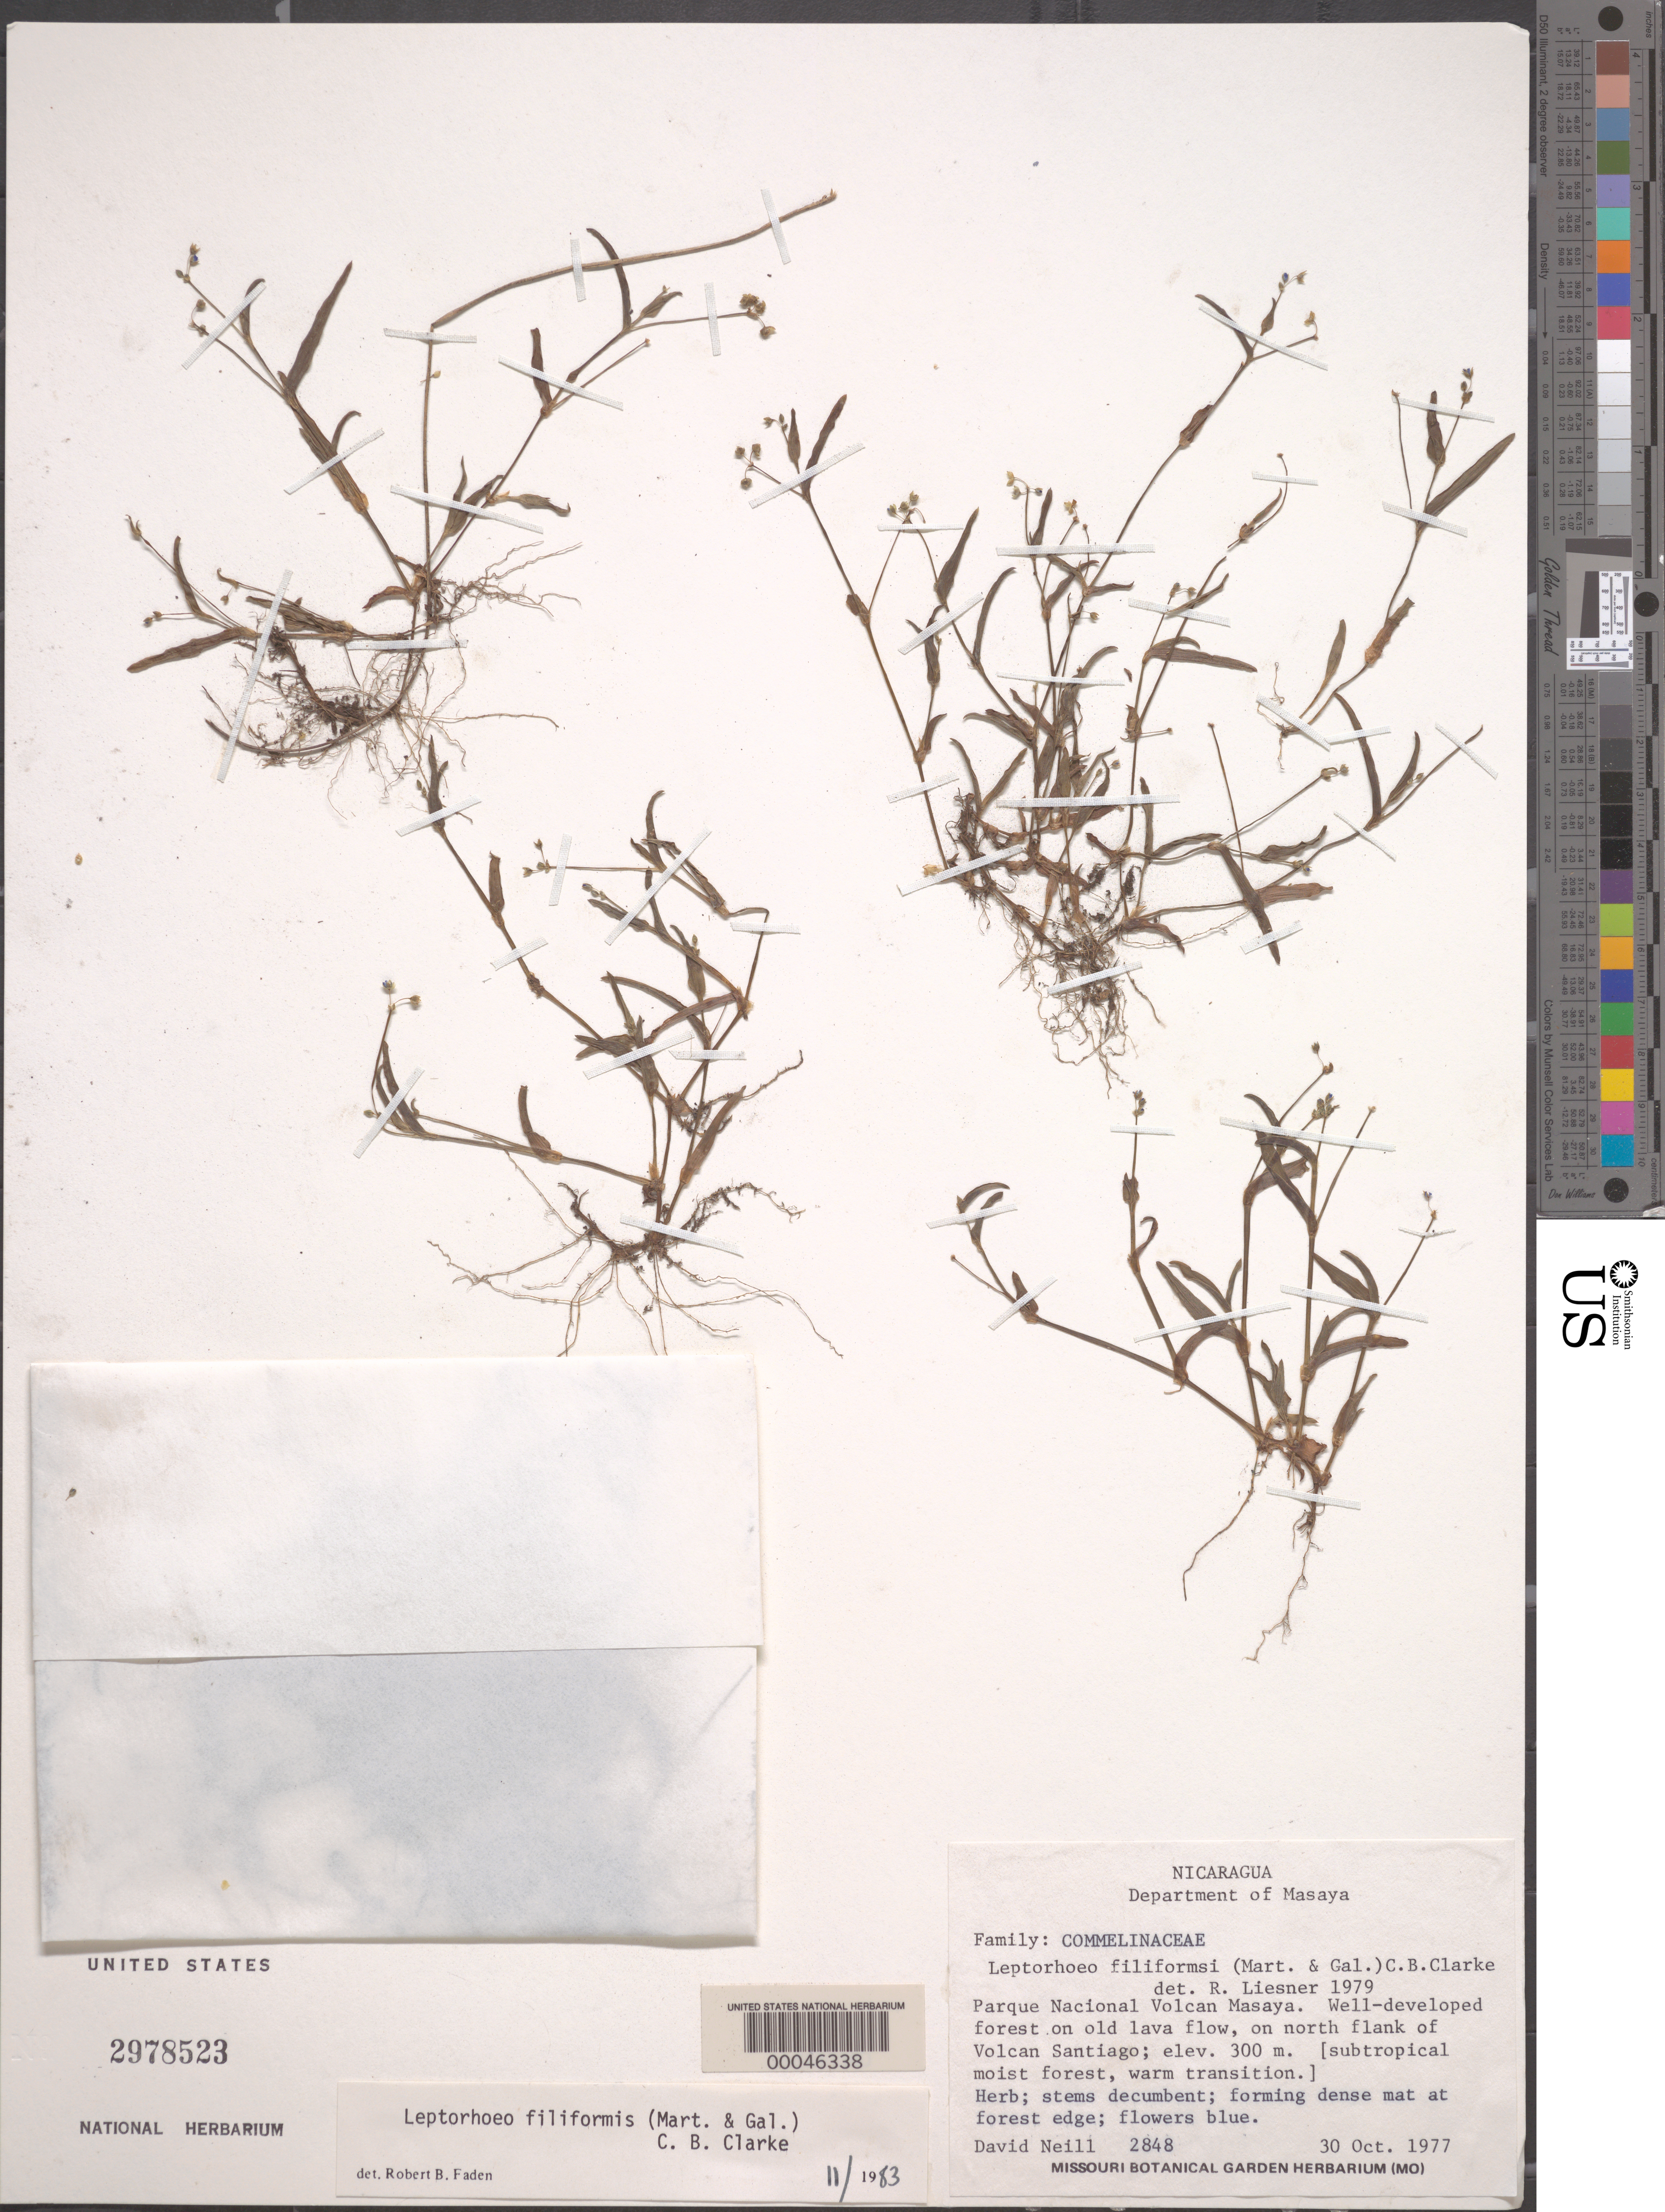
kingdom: Plantae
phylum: Tracheophyta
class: Liliopsida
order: Commelinales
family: Commelinaceae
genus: Callisia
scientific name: Callisia filiformis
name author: (M. Martens & Galeotti) D.R. Hunt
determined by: Faden, Robert B., (US), Smithsonian Institution - National Museum of Natural History (UNITED STATES)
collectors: D. A. Neill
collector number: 2848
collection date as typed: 30 Oct 1977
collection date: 1977-10-30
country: Nicaragua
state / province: Masaya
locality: Porque nacional volcan masaya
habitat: Subtropical forest on lava flow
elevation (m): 300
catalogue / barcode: US 2978523